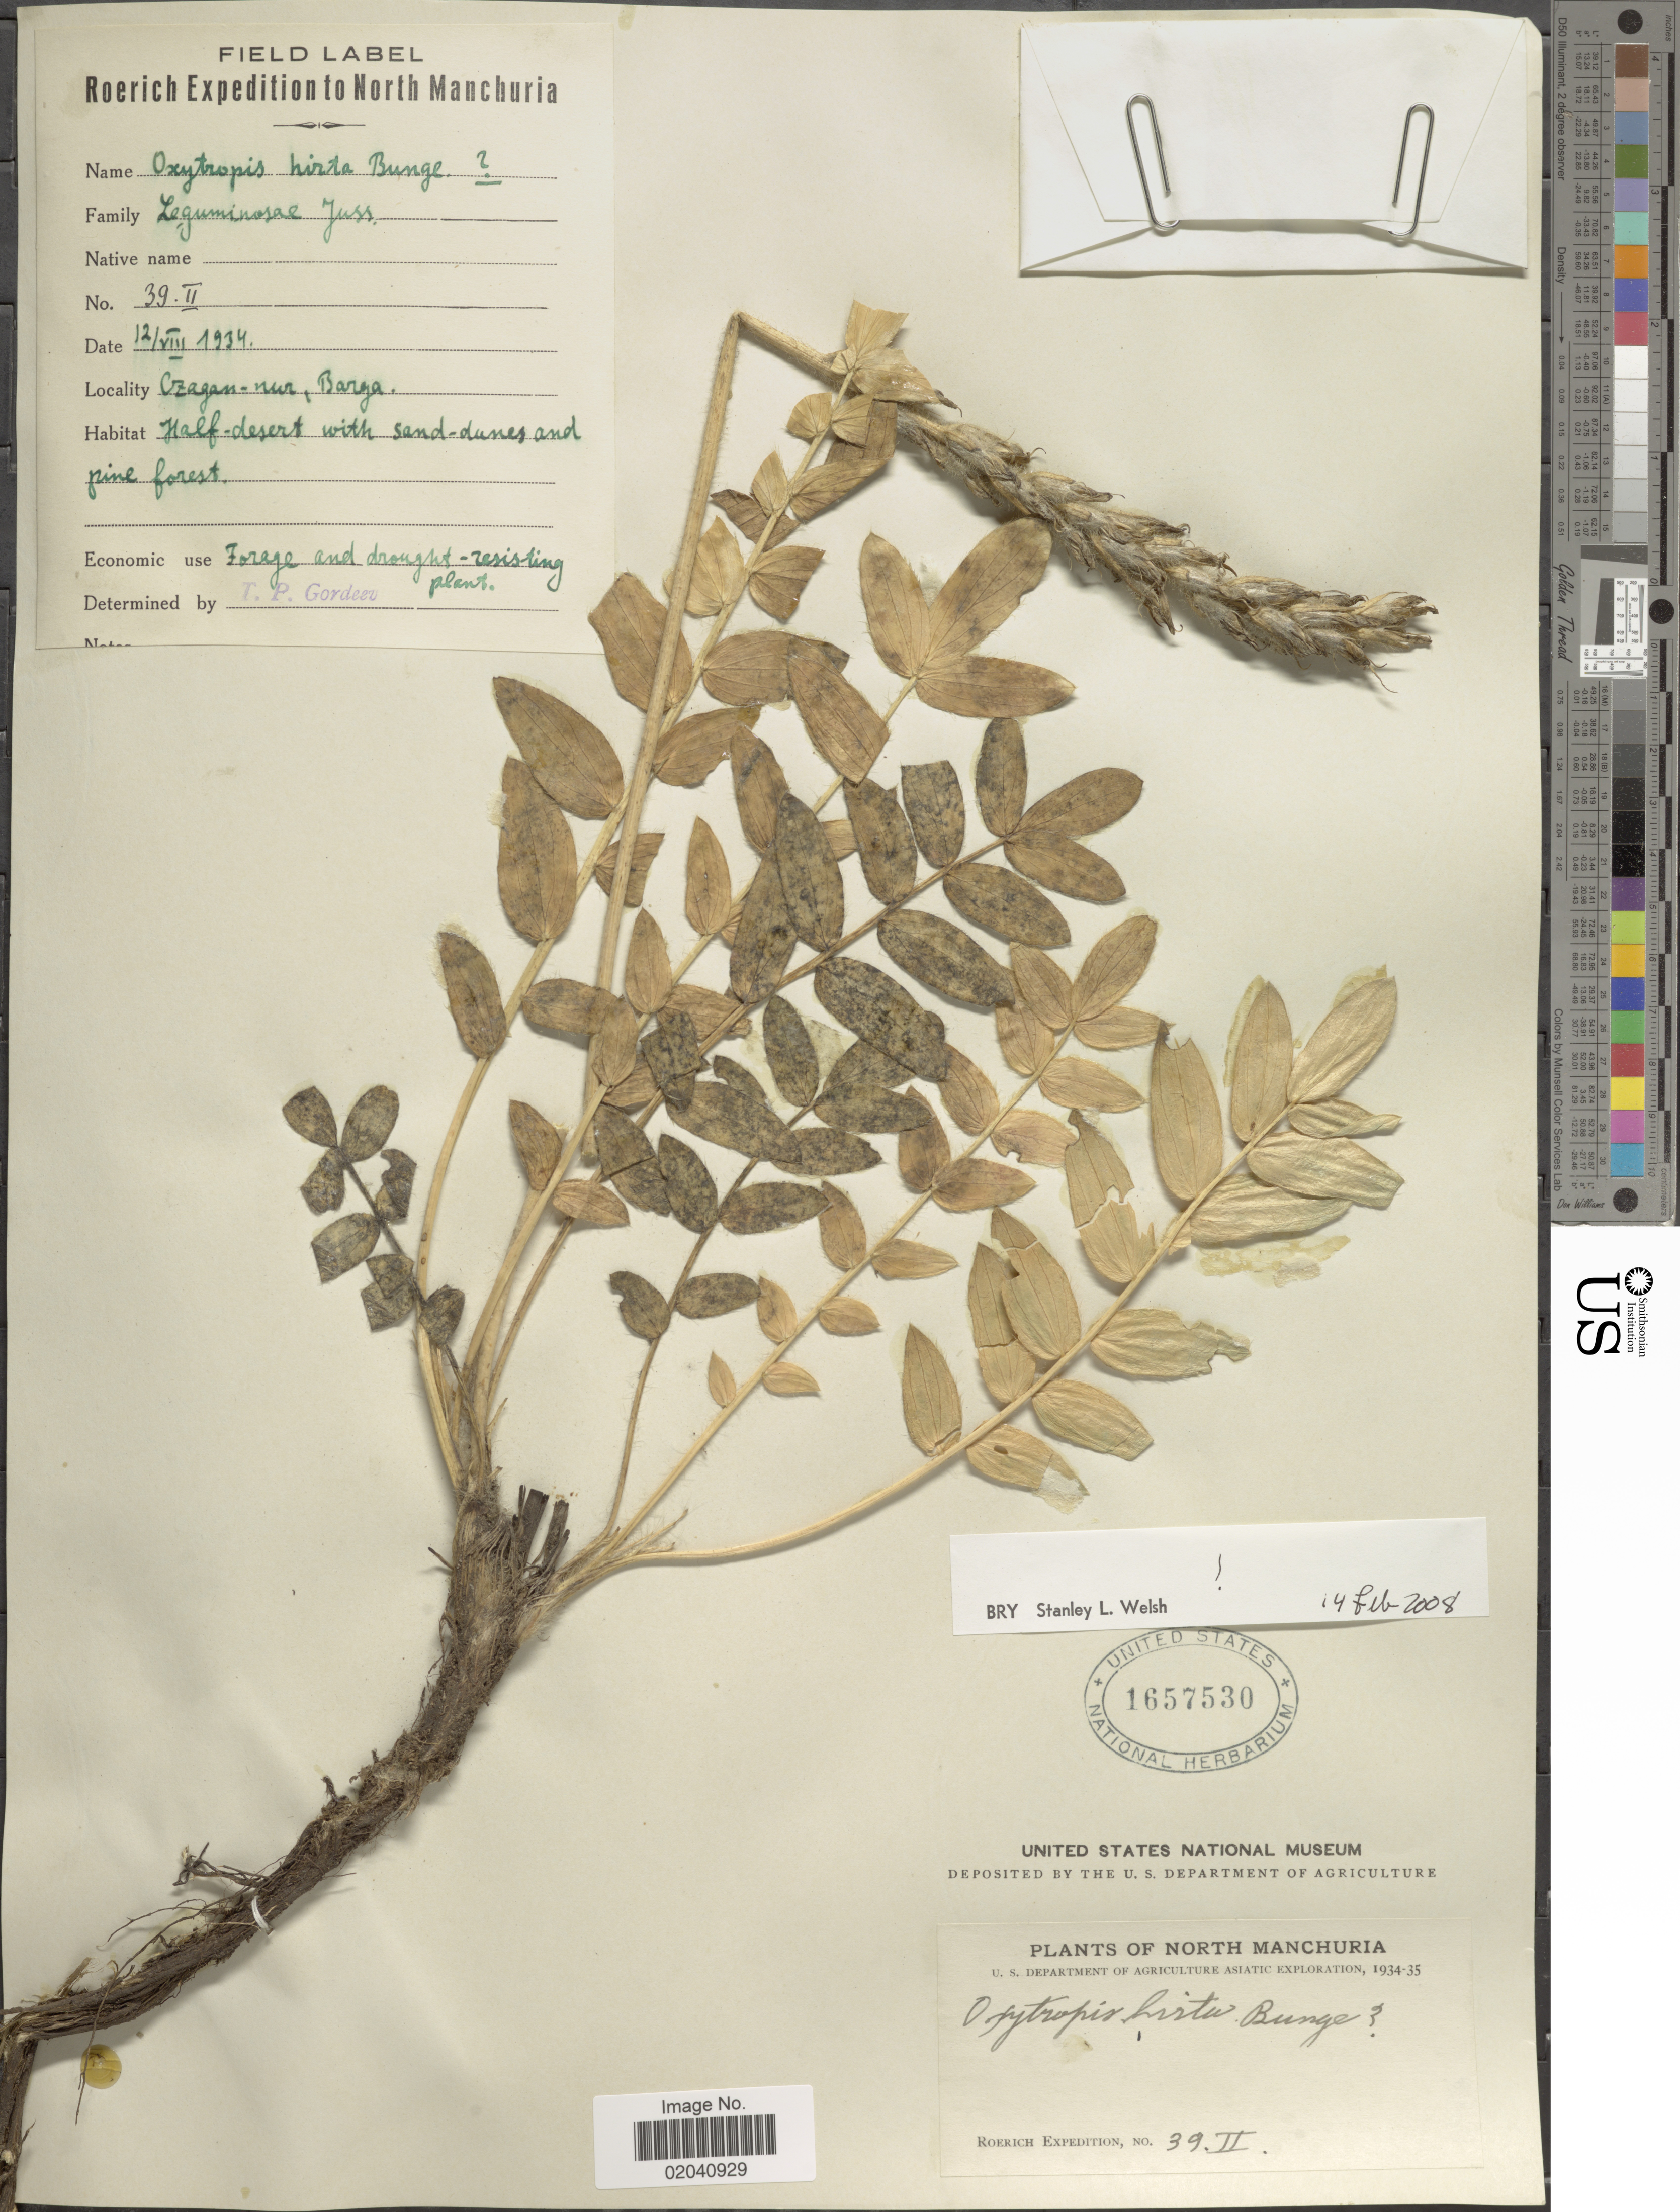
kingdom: Plantae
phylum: Tracheophyta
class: Magnoliopsida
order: Fabales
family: Fabaceae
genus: Oxytropis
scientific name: Oxytropis hirta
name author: Bunge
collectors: Roerich Expedition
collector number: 39/2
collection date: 1934-08-12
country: China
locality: North Manchuria, Czagan-nur, Barga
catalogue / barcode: US 1657530